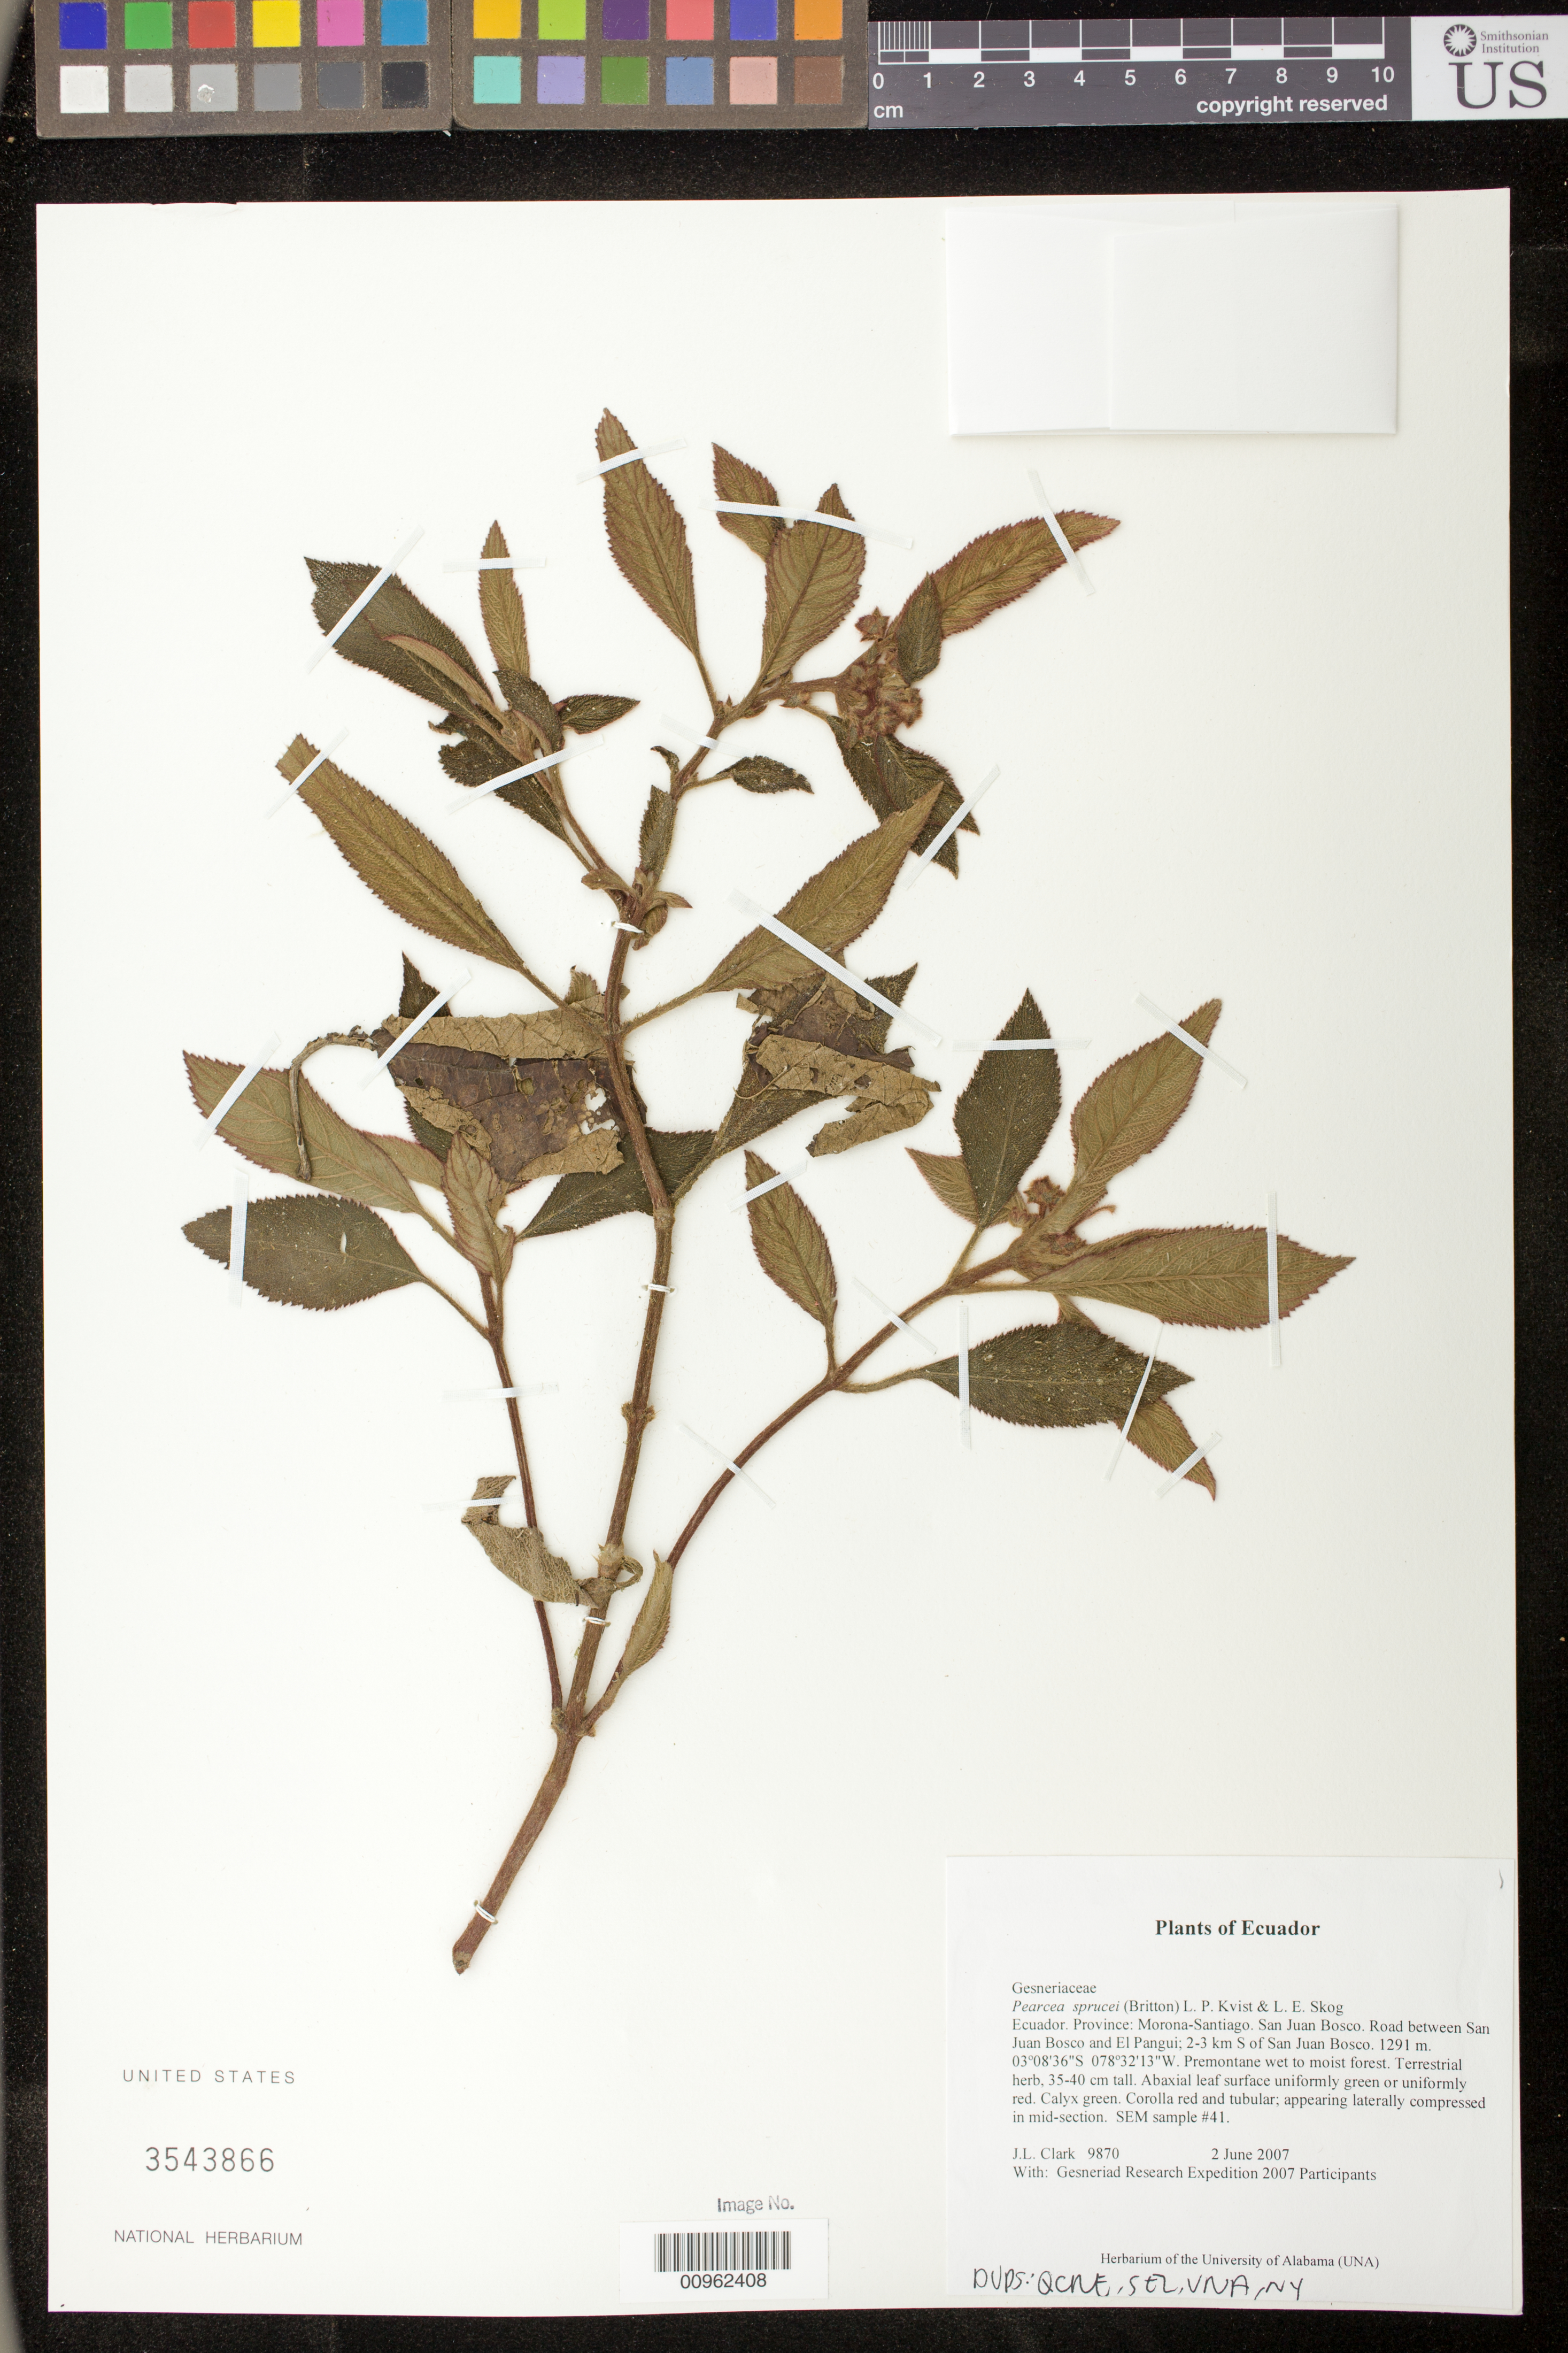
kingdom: Plantae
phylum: Tracheophyta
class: Magnoliopsida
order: Lamiales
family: Gesneriaceae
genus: Pearcea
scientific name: Pearcea sprucei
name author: (Britton) L.P. Kvist & L.E. Skog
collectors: J. L. Clark & Gesneriad Research Expedition 2007 Participants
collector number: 9870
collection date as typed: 02 Jun 2007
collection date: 2007-06-02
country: Ecuador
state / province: Morona-Santiago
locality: San Juan Bosco. Road between San Juan Bosco and El Pangui; 2-3 km S of San Juan Bosco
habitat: Premontane wet to moist forest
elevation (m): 1291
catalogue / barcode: US 3543866